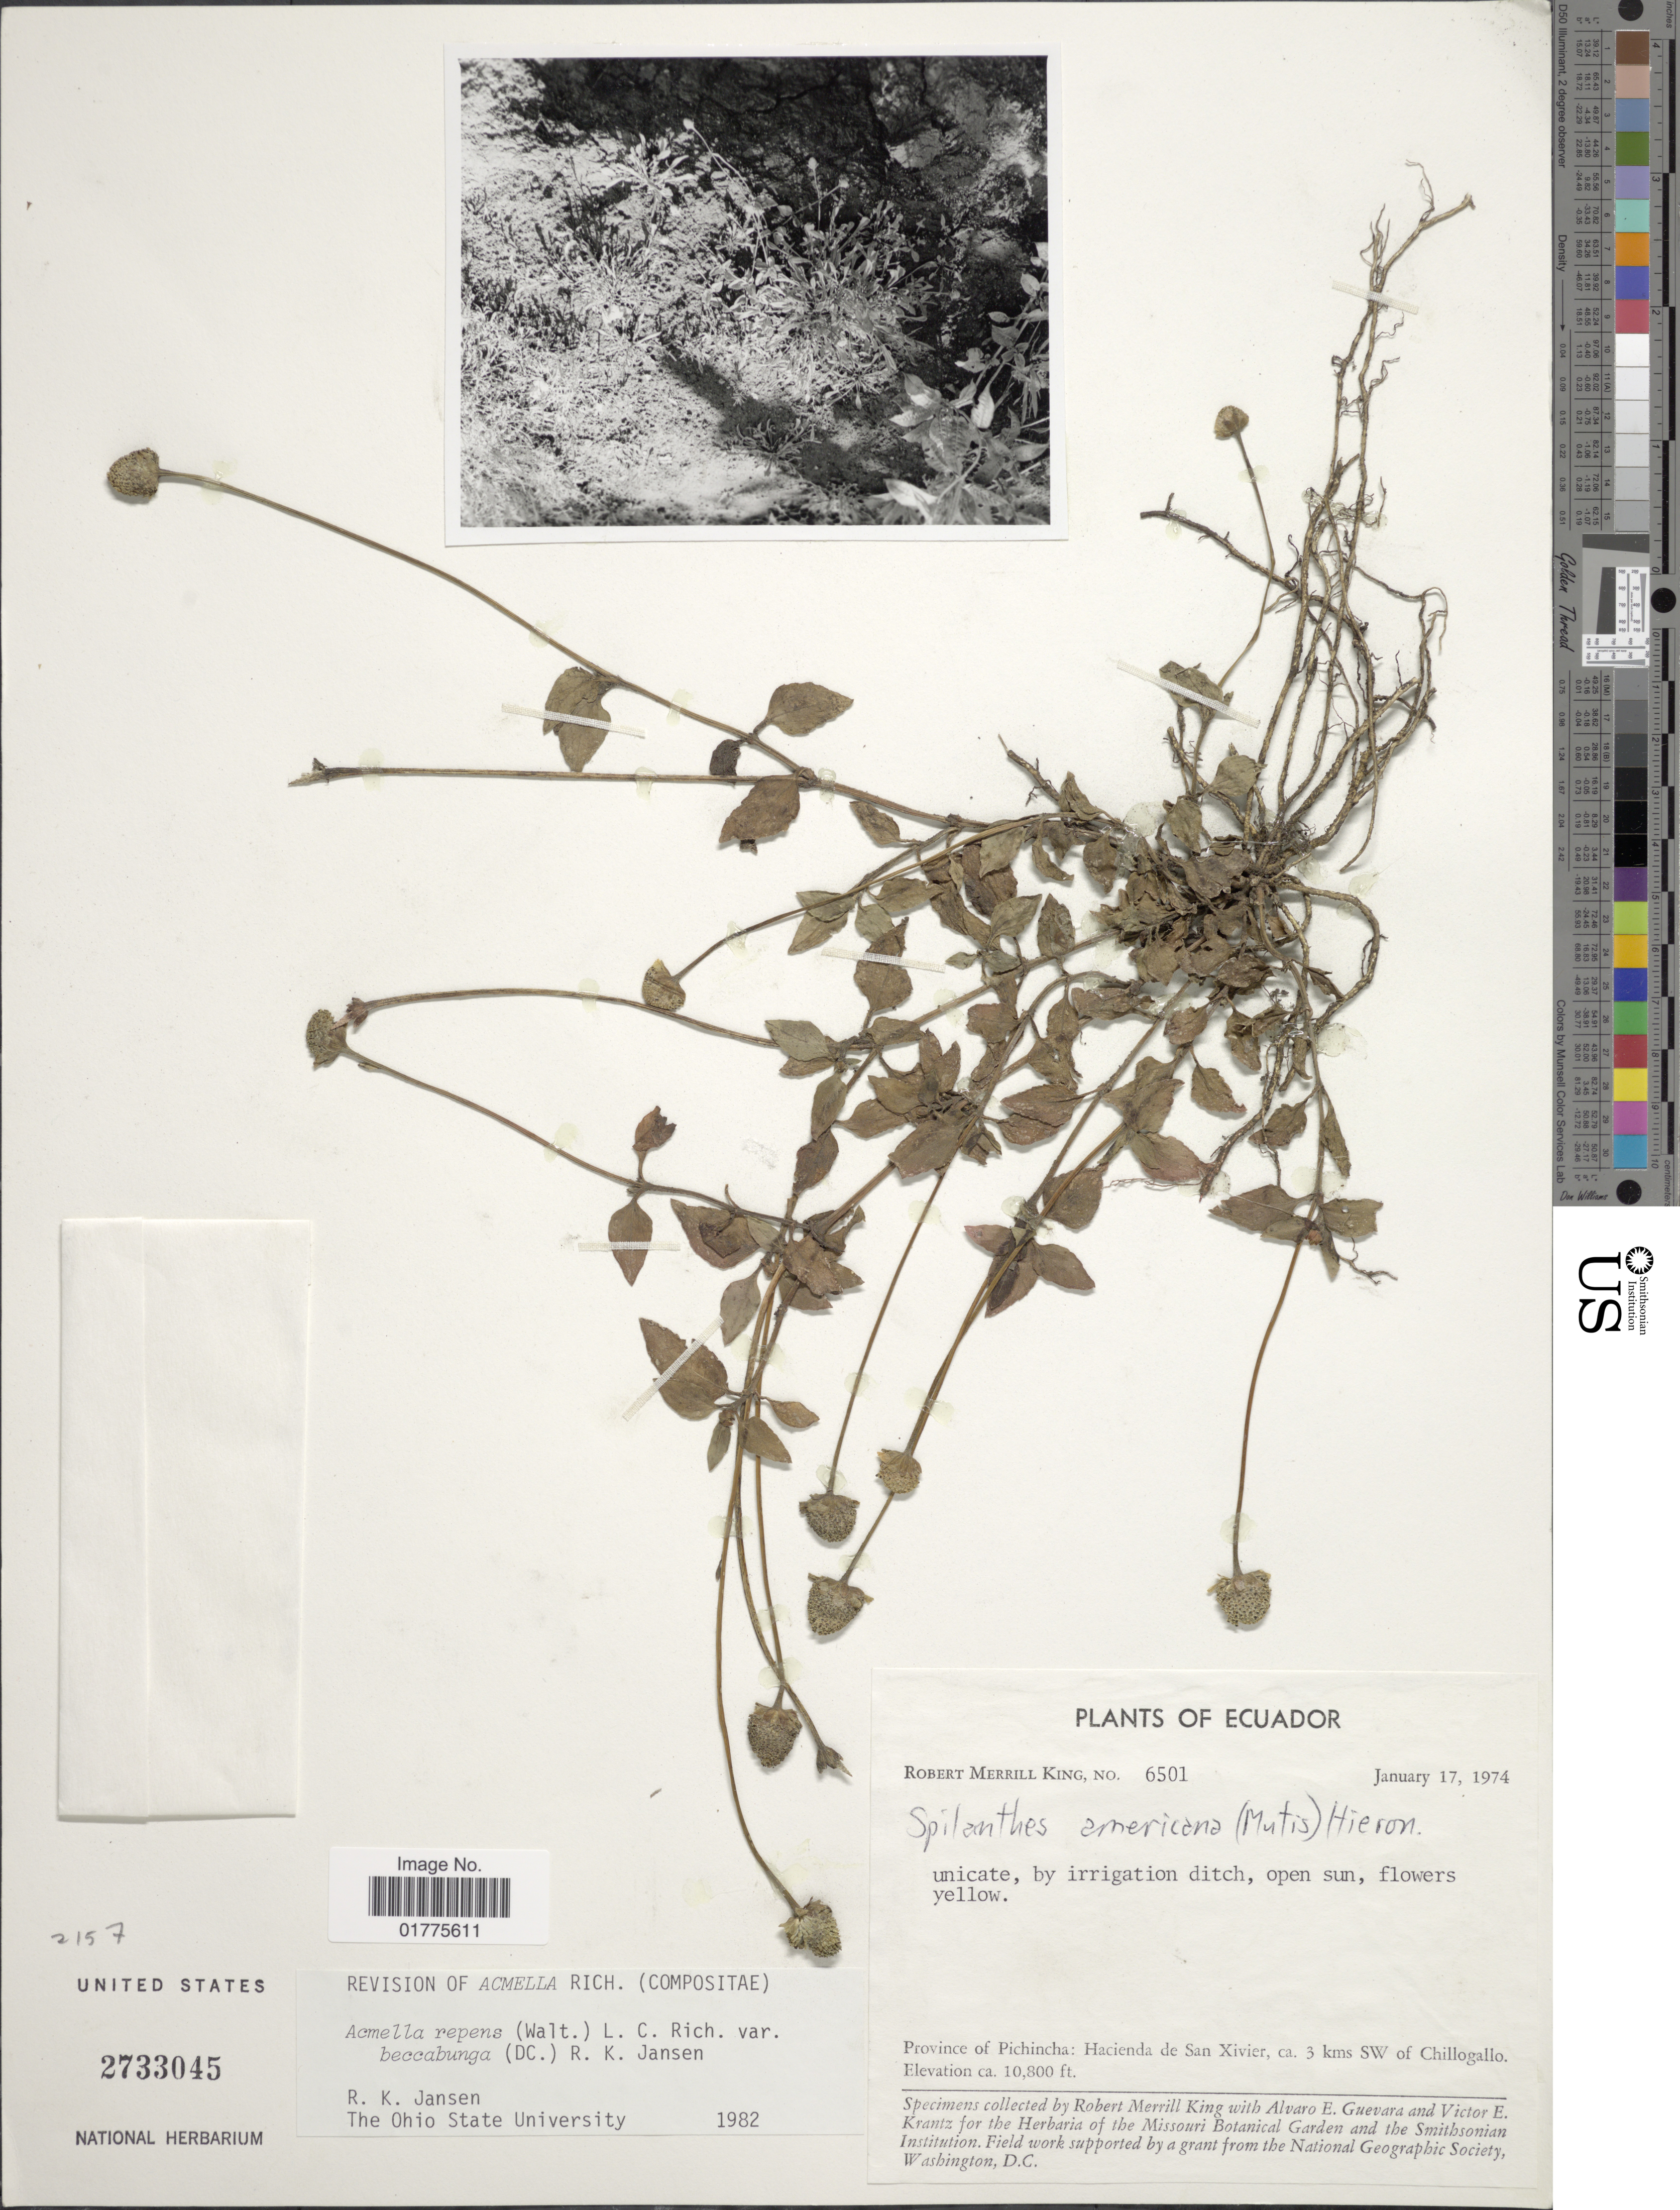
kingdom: Plantae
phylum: Tracheophyta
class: Magnoliopsida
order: Asterales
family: Asteraceae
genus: Acmella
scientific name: Acmella repens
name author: (Walter) Rich.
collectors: R. M. King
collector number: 6501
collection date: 1974-01-17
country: Ecuador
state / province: Pichincha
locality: Hacienda de San Xivier, ca. 3 km SW of Chillogallo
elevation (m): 3292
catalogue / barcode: US 2733045